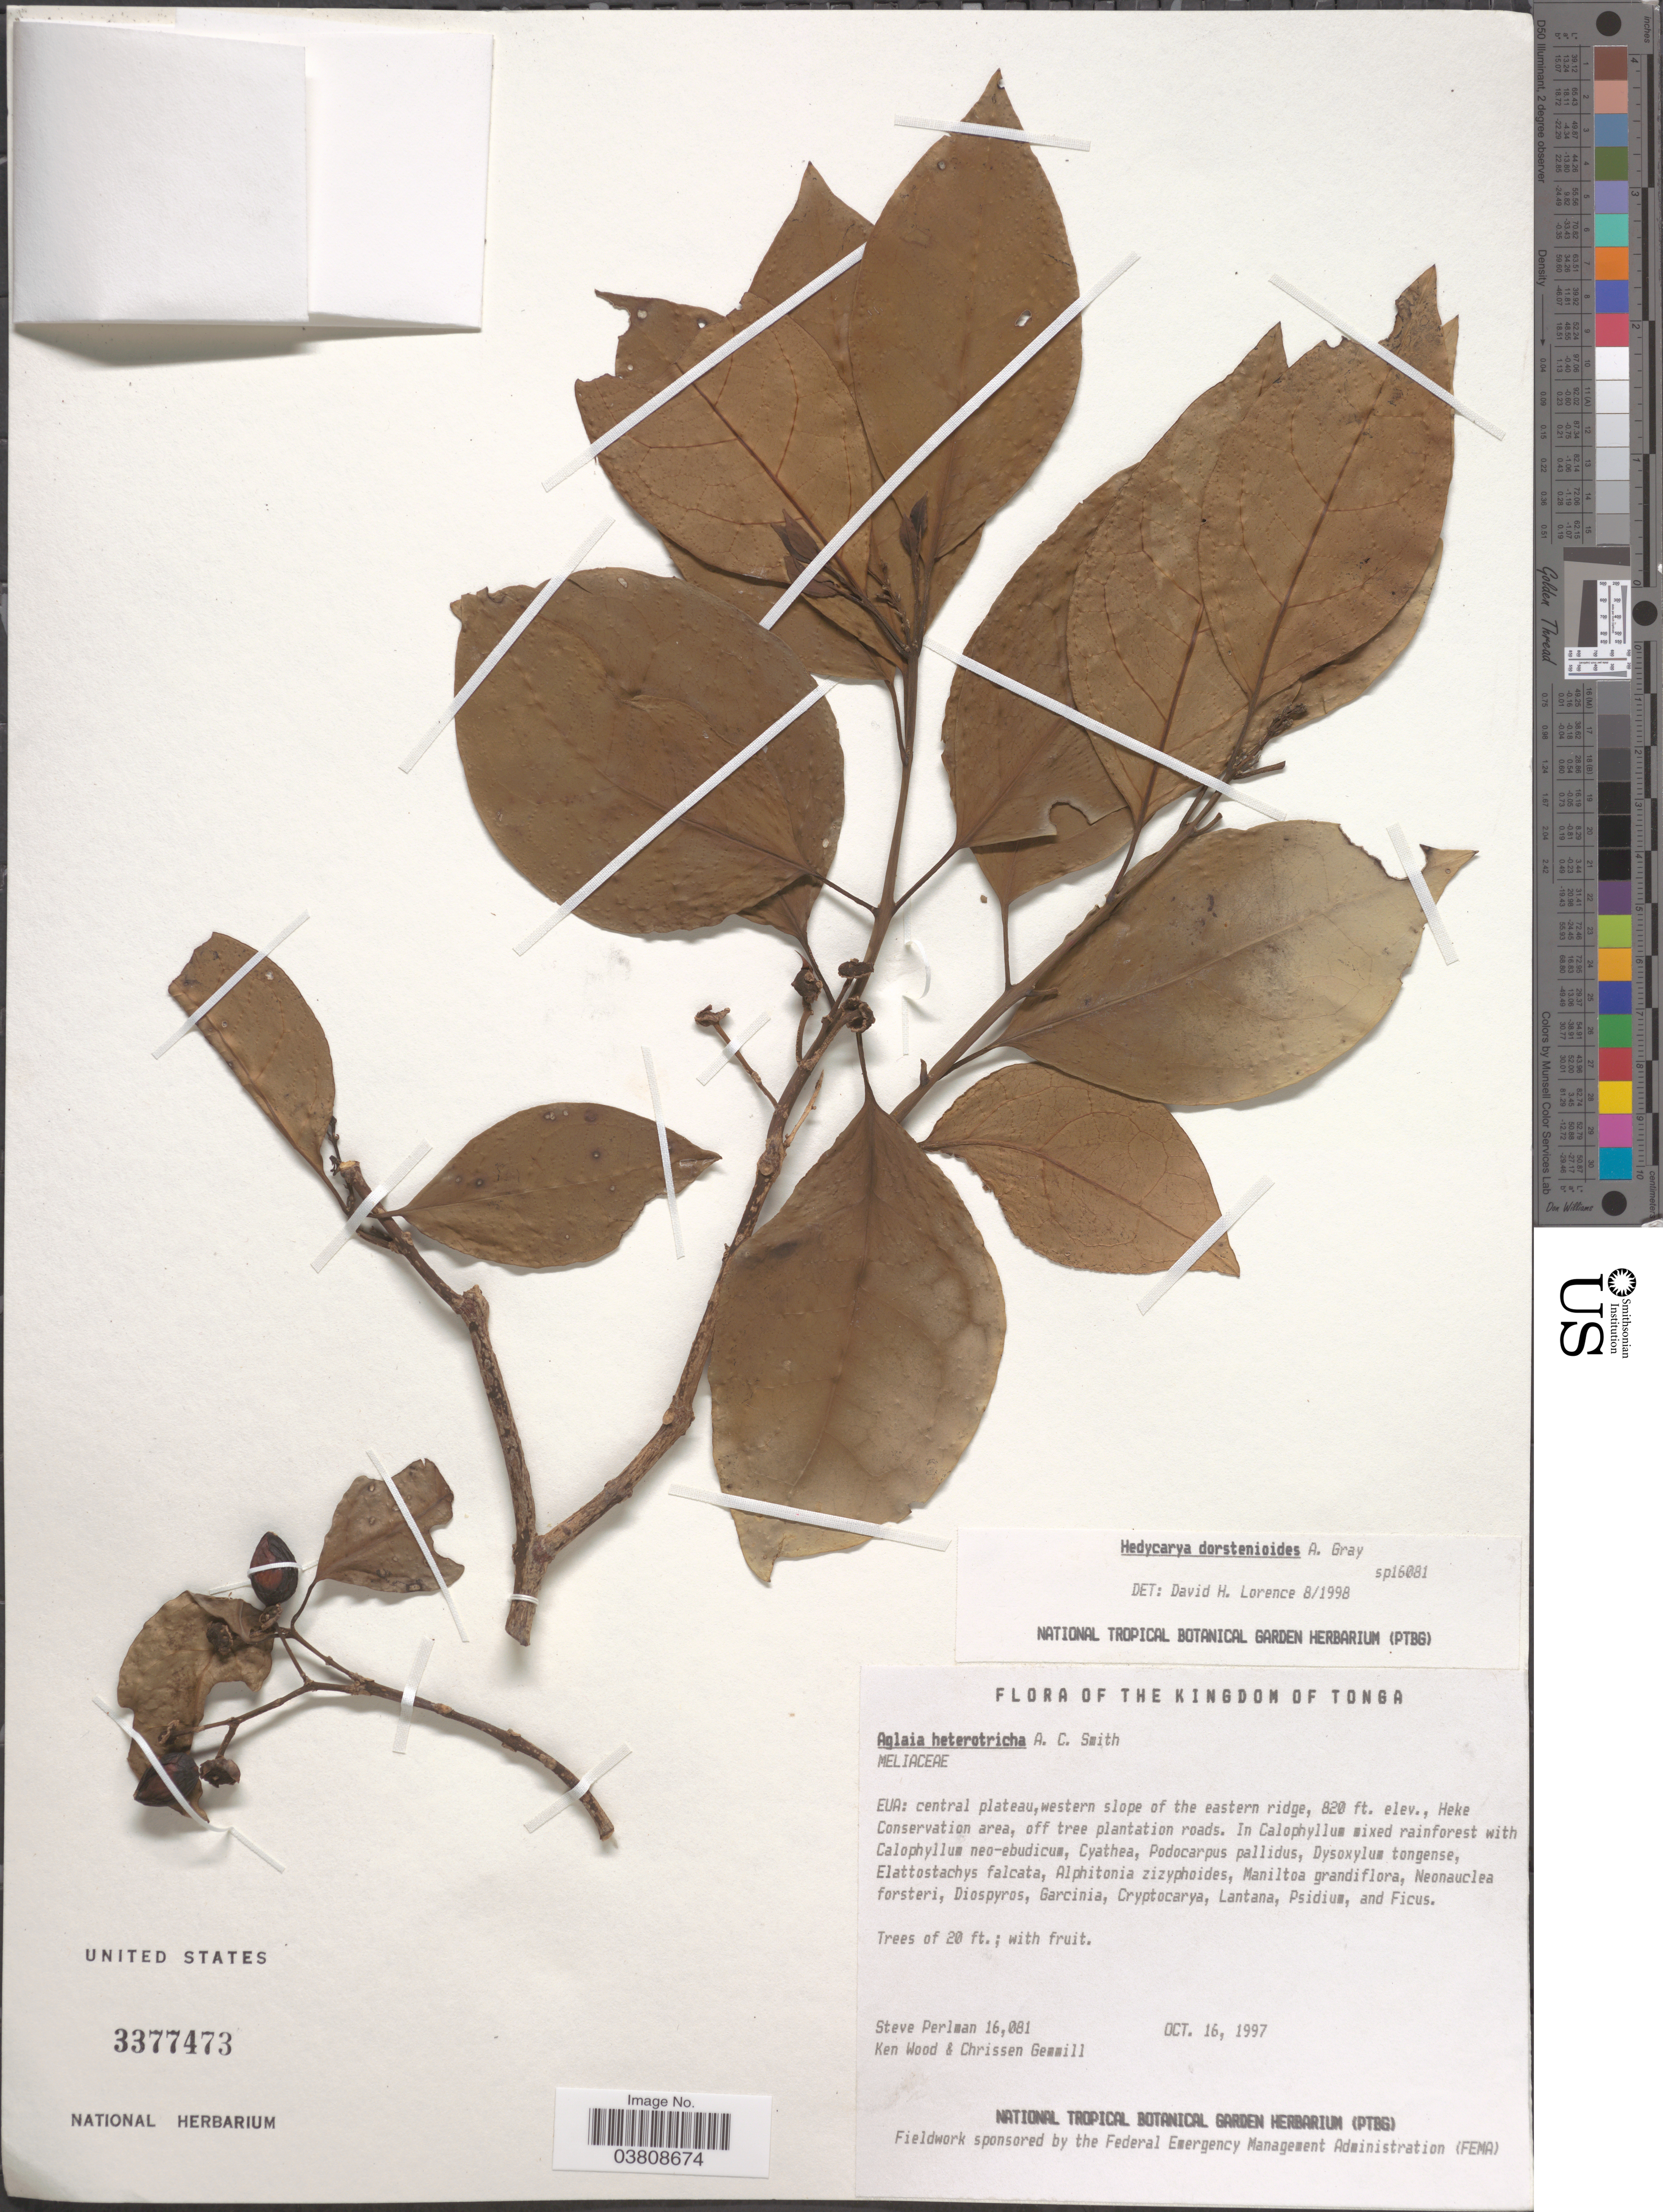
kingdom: Plantae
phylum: Tracheophyta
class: Magnoliopsida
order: Laurales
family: Monimiaceae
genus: Hedycarya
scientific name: Hedycarya dorstenioides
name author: A. Gray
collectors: S. Perlman, K. Wood & C. Gemmill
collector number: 16081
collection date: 1997-10-16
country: Tonga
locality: Kingdom of Tonga. Eua: central plateau, western slope of he eastern ridge. Heke Conservation area.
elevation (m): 250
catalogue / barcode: US 3377473